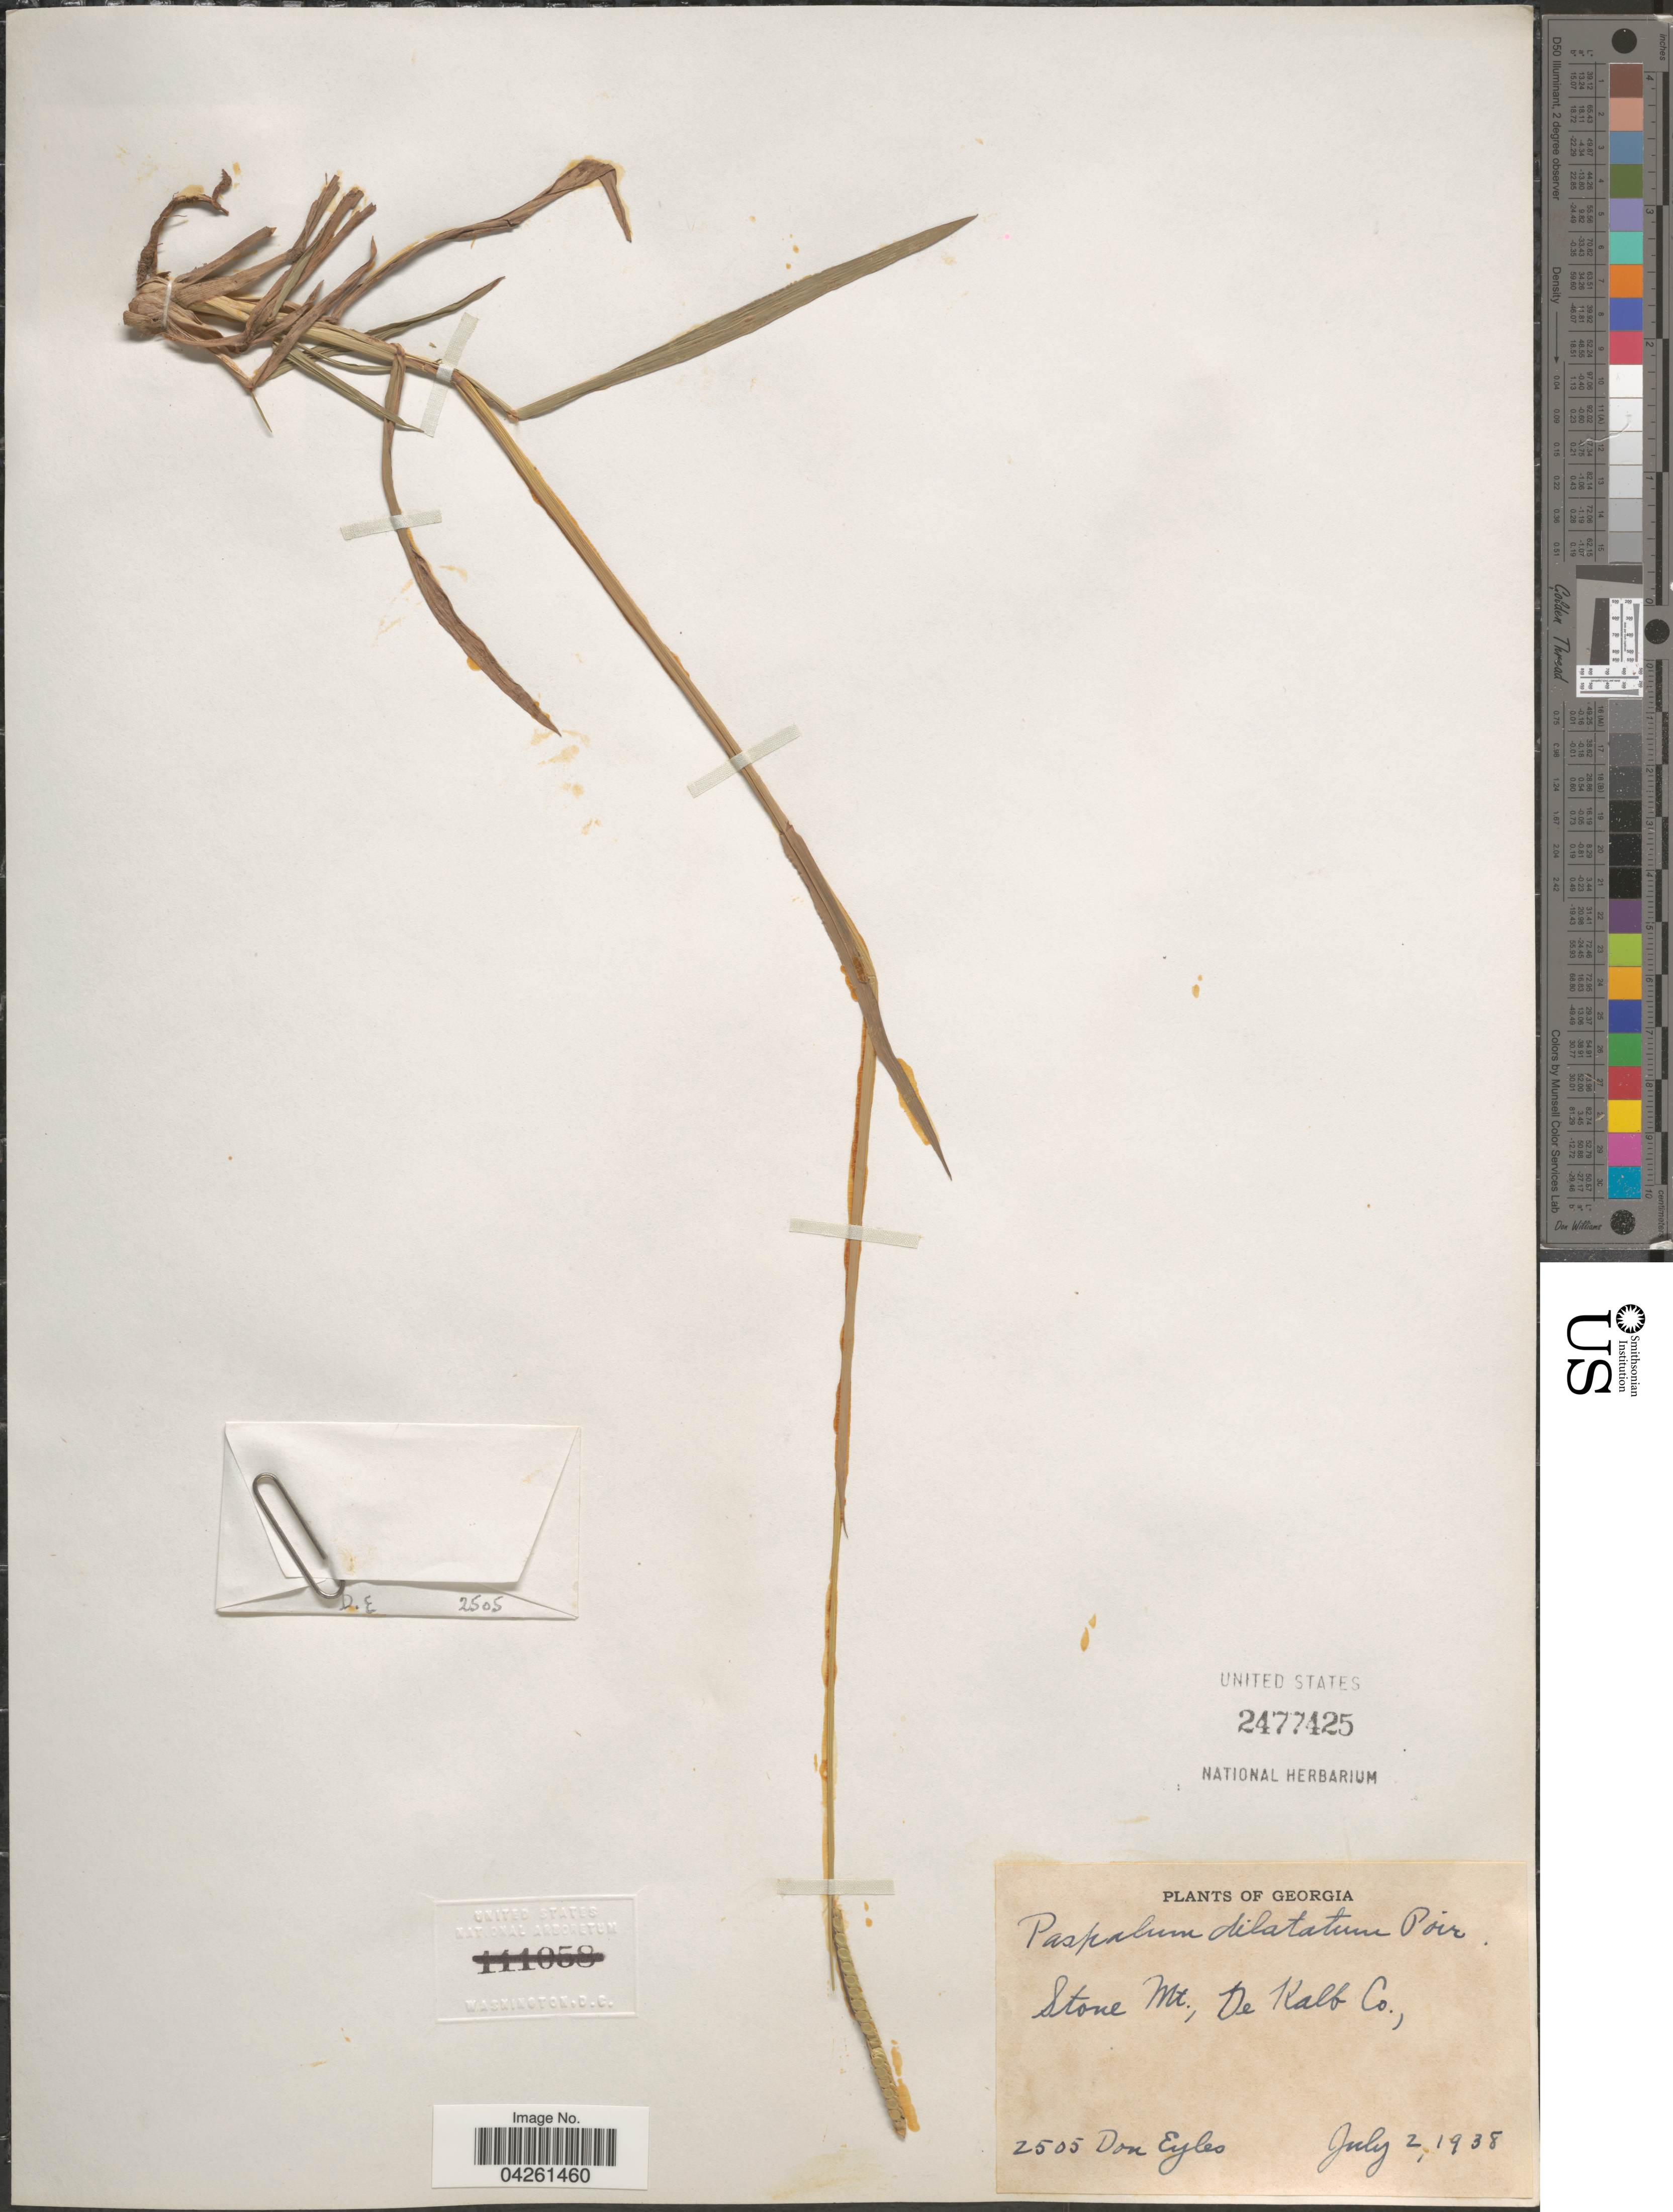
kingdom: Plantae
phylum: Tracheophyta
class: Liliopsida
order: Poales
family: Poaceae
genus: Paspalum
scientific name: Paspalum dilatatum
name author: Poir.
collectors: D. Eyles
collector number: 2505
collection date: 1938-07-02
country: United States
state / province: Georgia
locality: Stone Mt., De Kalb Co.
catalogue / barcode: US 2477425